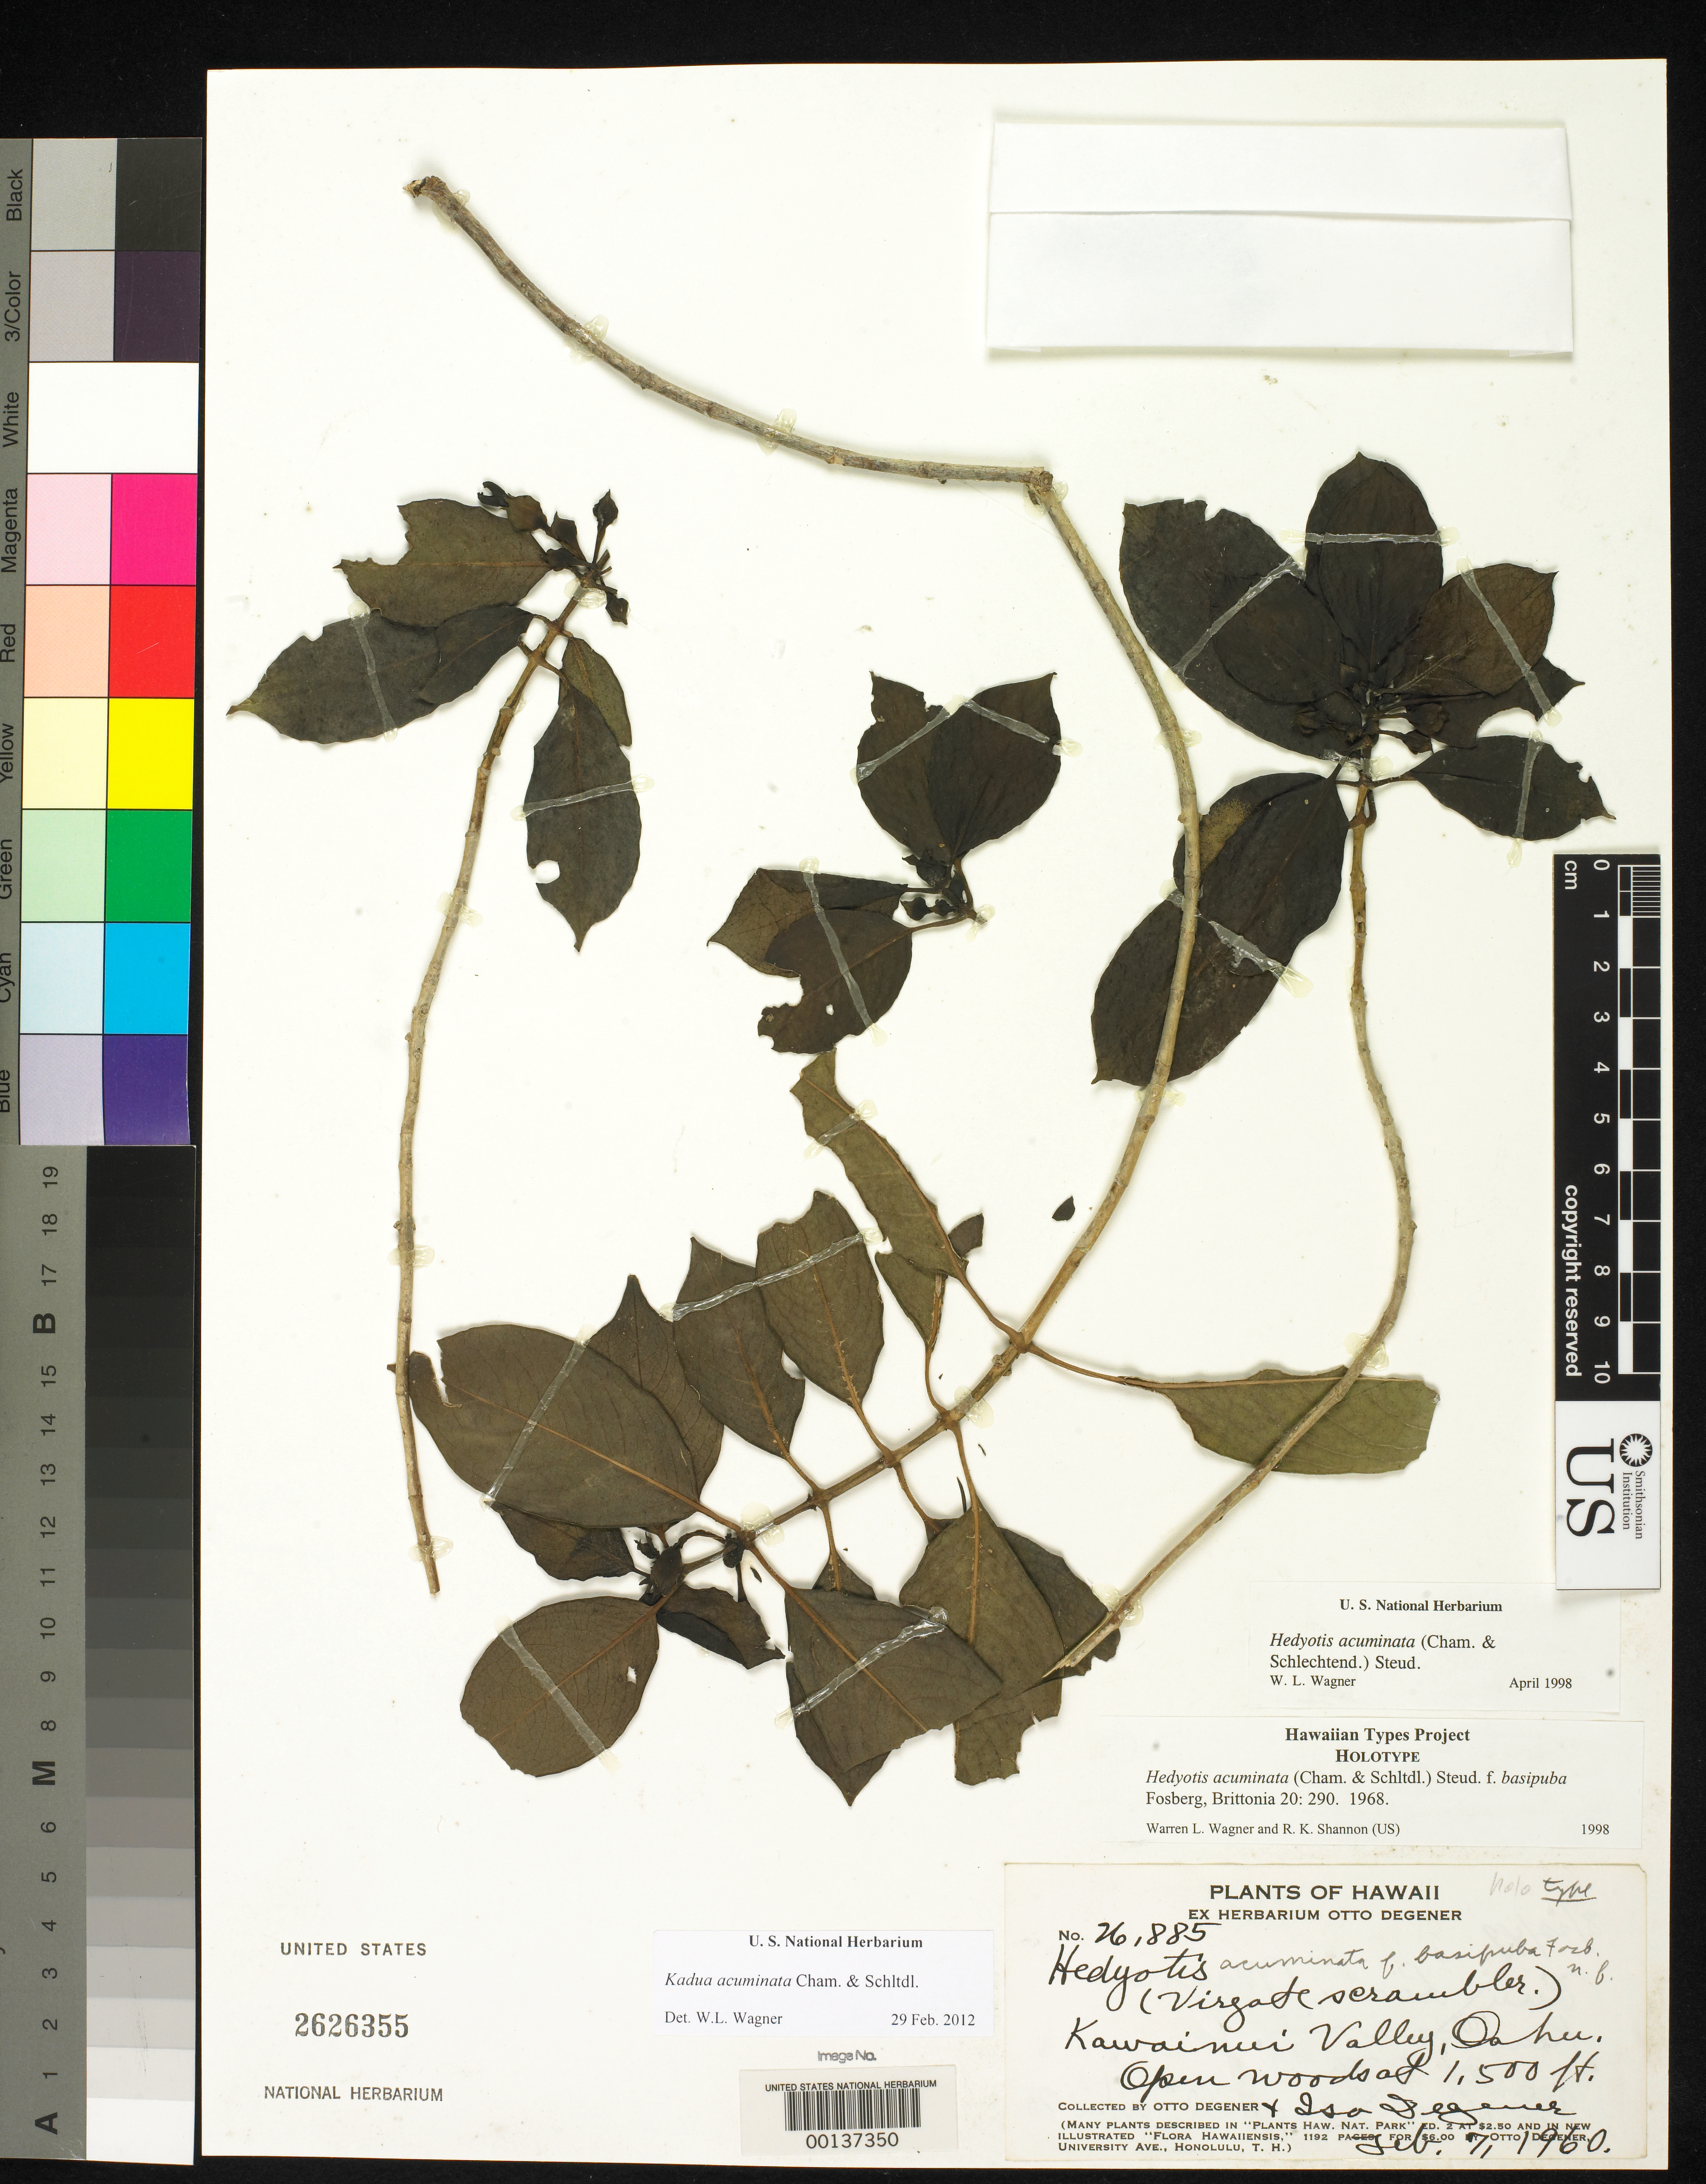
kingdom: Plantae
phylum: Tracheophyta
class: Magnoliopsida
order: Gentianales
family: Rubiaceae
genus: Hedyotis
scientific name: Hedyotis acuminata f. basipuba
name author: Fosberg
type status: Holotype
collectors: O. Degener & I. Degener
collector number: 26885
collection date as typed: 07 Feb 1960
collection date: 1960-02-07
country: United States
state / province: Hawaii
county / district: Honolulu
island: Oahu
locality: Kawainui Valley.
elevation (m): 457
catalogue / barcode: US 2626355